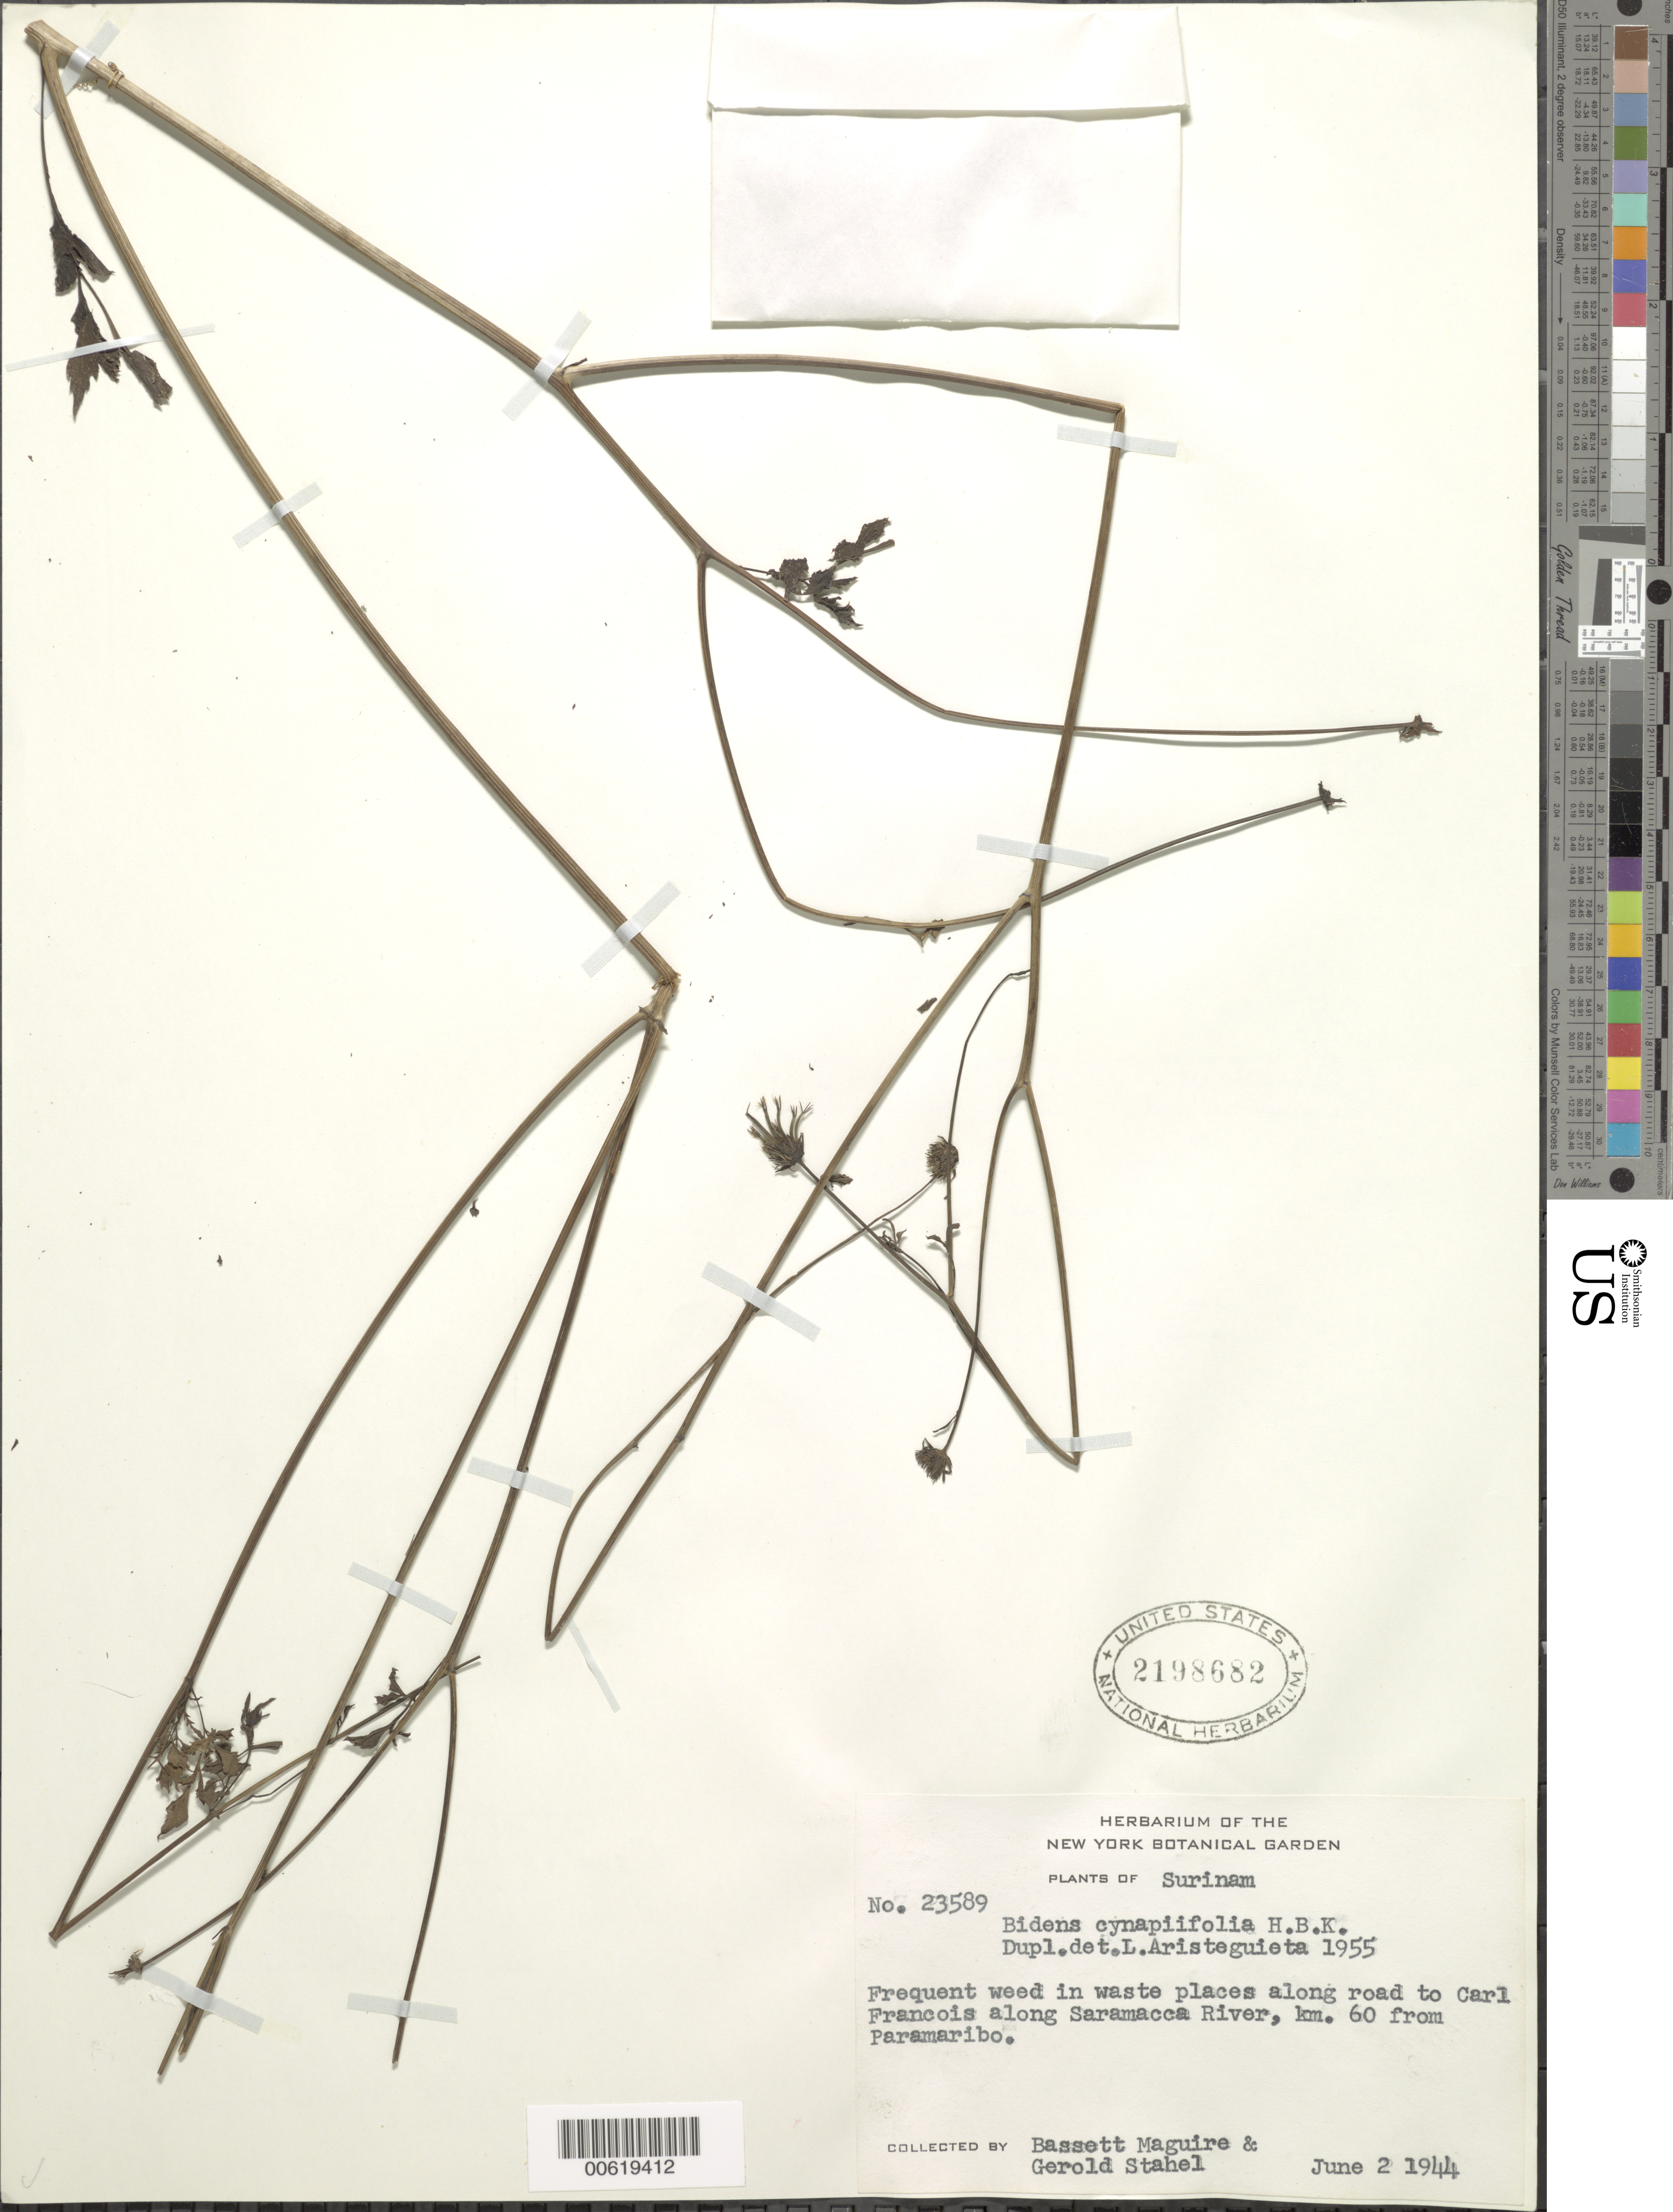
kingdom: Plantae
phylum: Tracheophyta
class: Magnoliopsida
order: Asterales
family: Asteraceae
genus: Bidens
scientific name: Bidens cynapiifolia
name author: Kunth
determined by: Pruski, J. F.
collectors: B. Maguire & G. Stahel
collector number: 23589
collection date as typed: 2-Jun-44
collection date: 1944-06-02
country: Suriname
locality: Paramaribo, km 40, on road to Carl Francois, along Saramacca River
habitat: Waste places along road, coastal jungle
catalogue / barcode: US 2198682